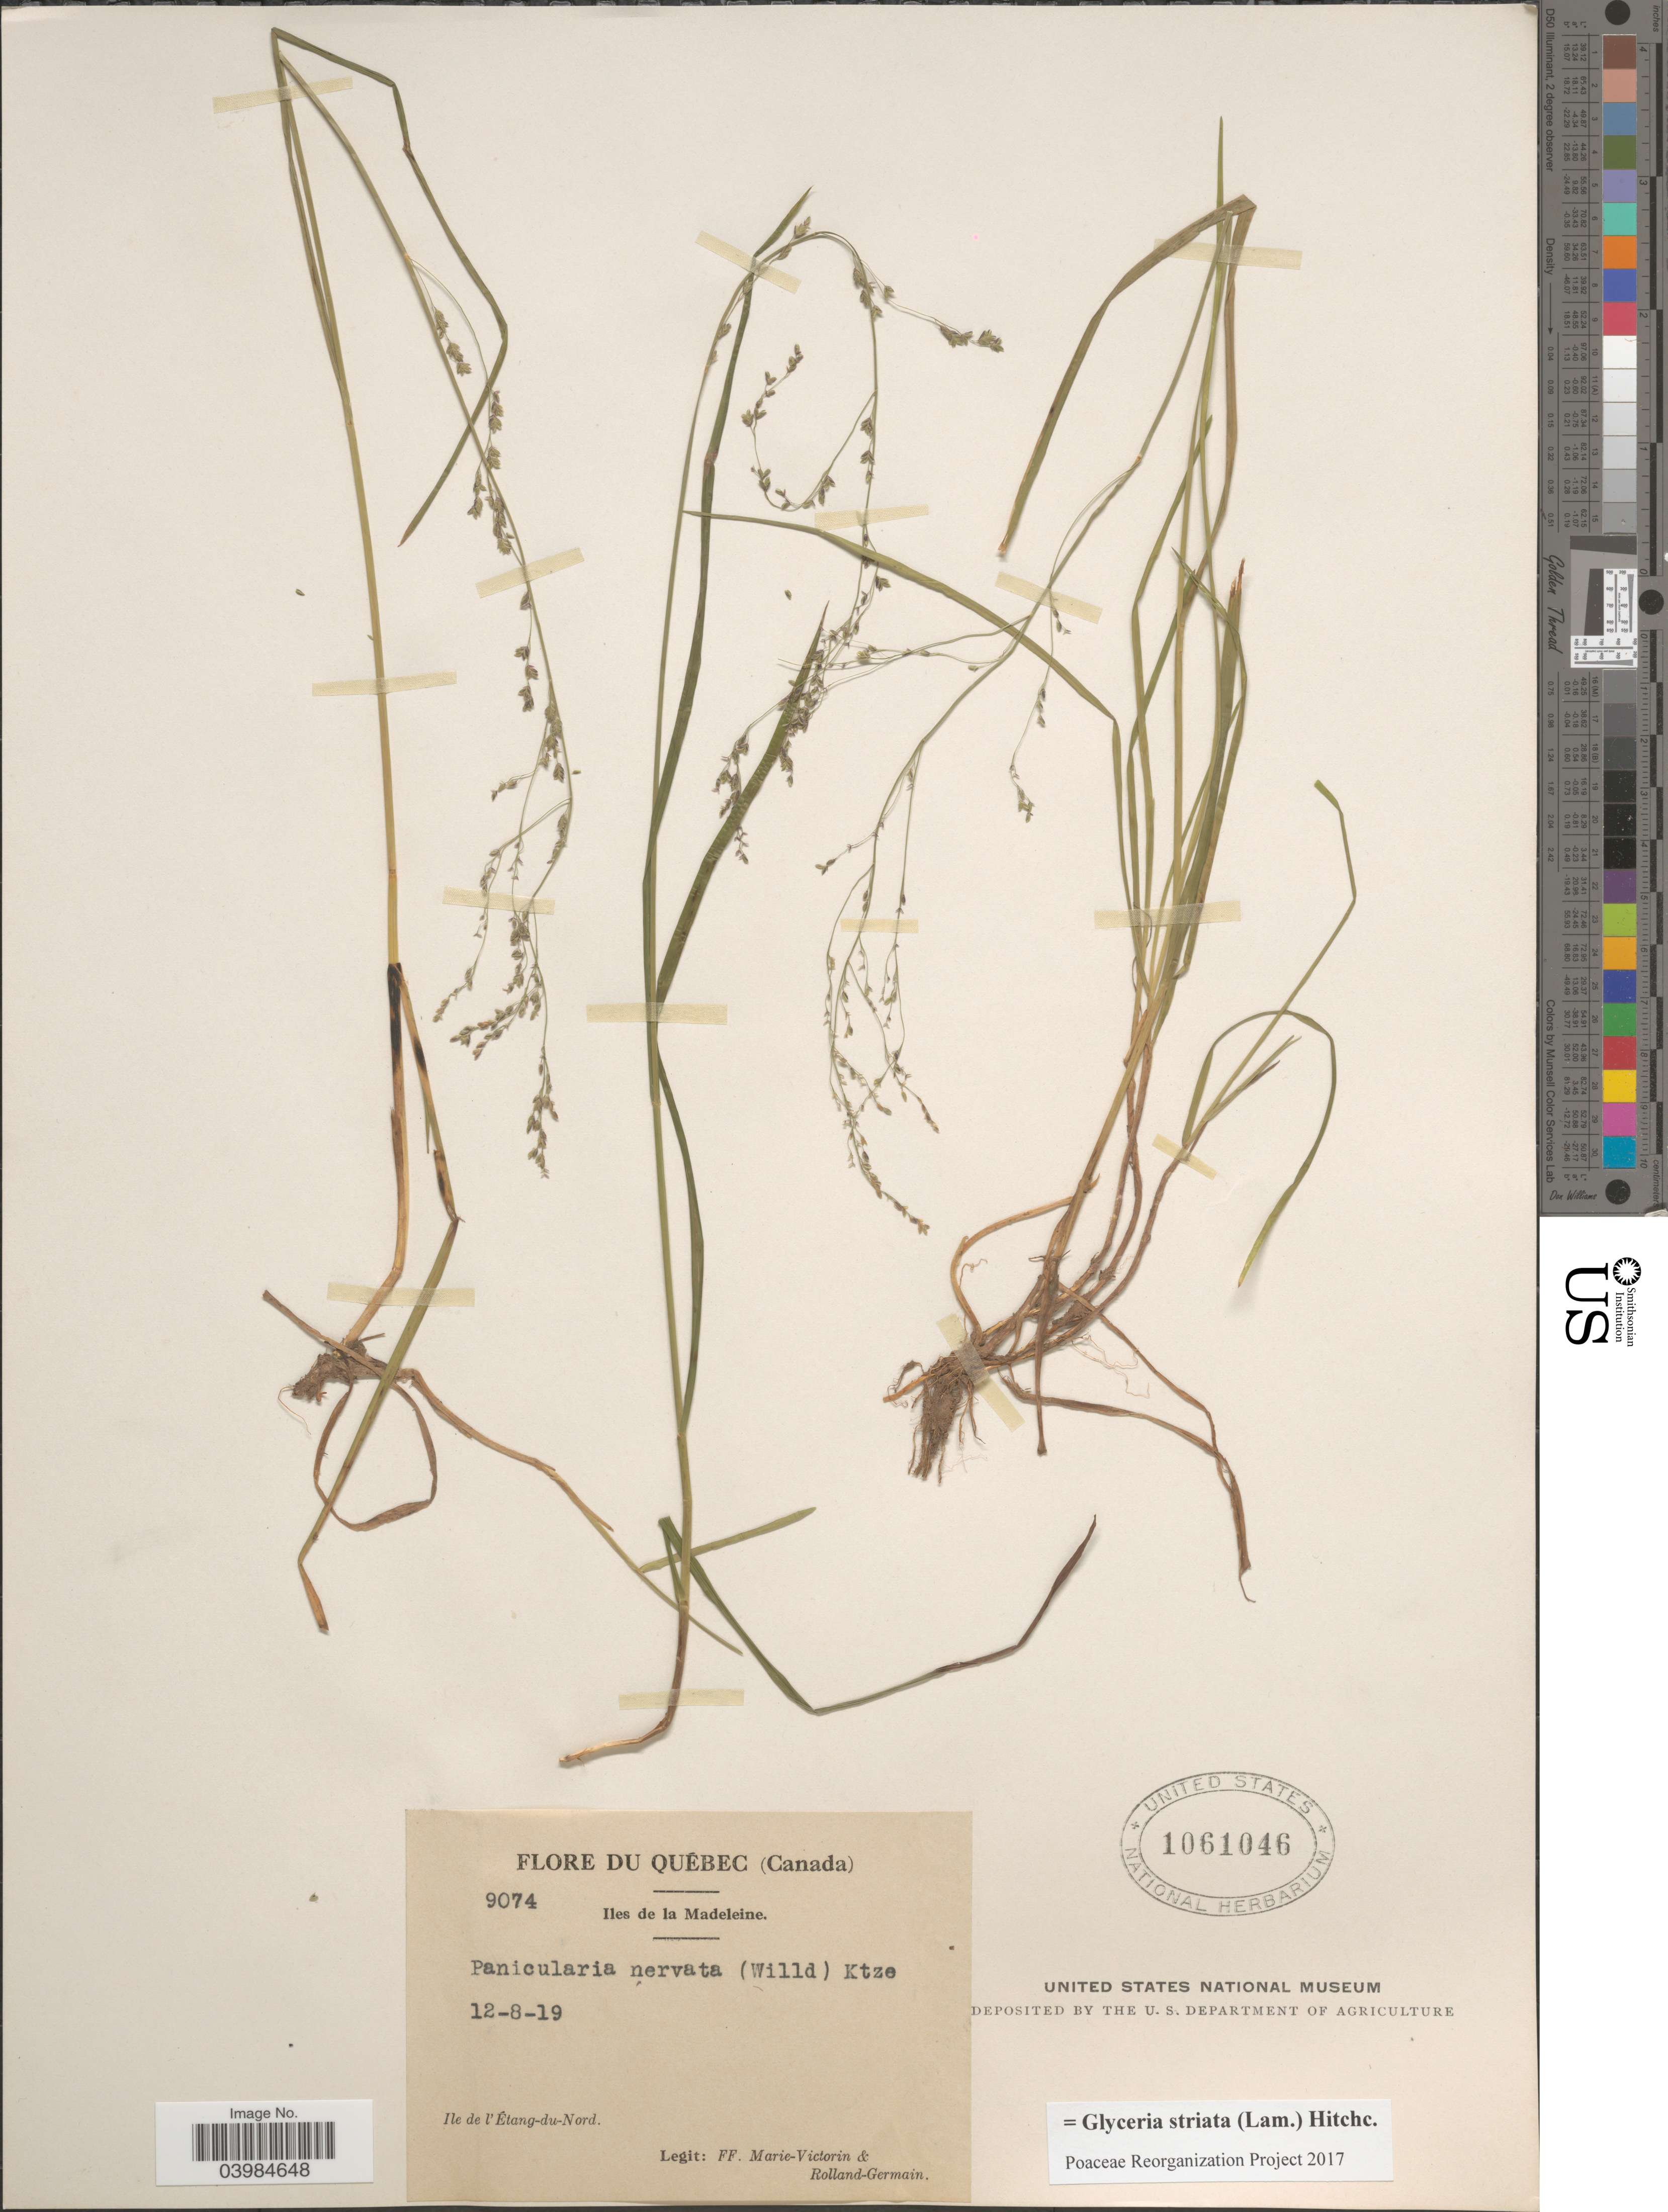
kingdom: Plantae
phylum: Tracheophyta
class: Liliopsida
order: Poales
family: Poaceae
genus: Glyceria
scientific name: Glyceria striata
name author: (Lam.) Hitchc.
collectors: F. Marie-Victorin & Rolland-Germain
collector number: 9074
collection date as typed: Transcribed d/m/y: 12/8/19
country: Canada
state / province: Quebec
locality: Iles de la Madeleine. Ile de l'Étang-du-Nord.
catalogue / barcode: US 1061046